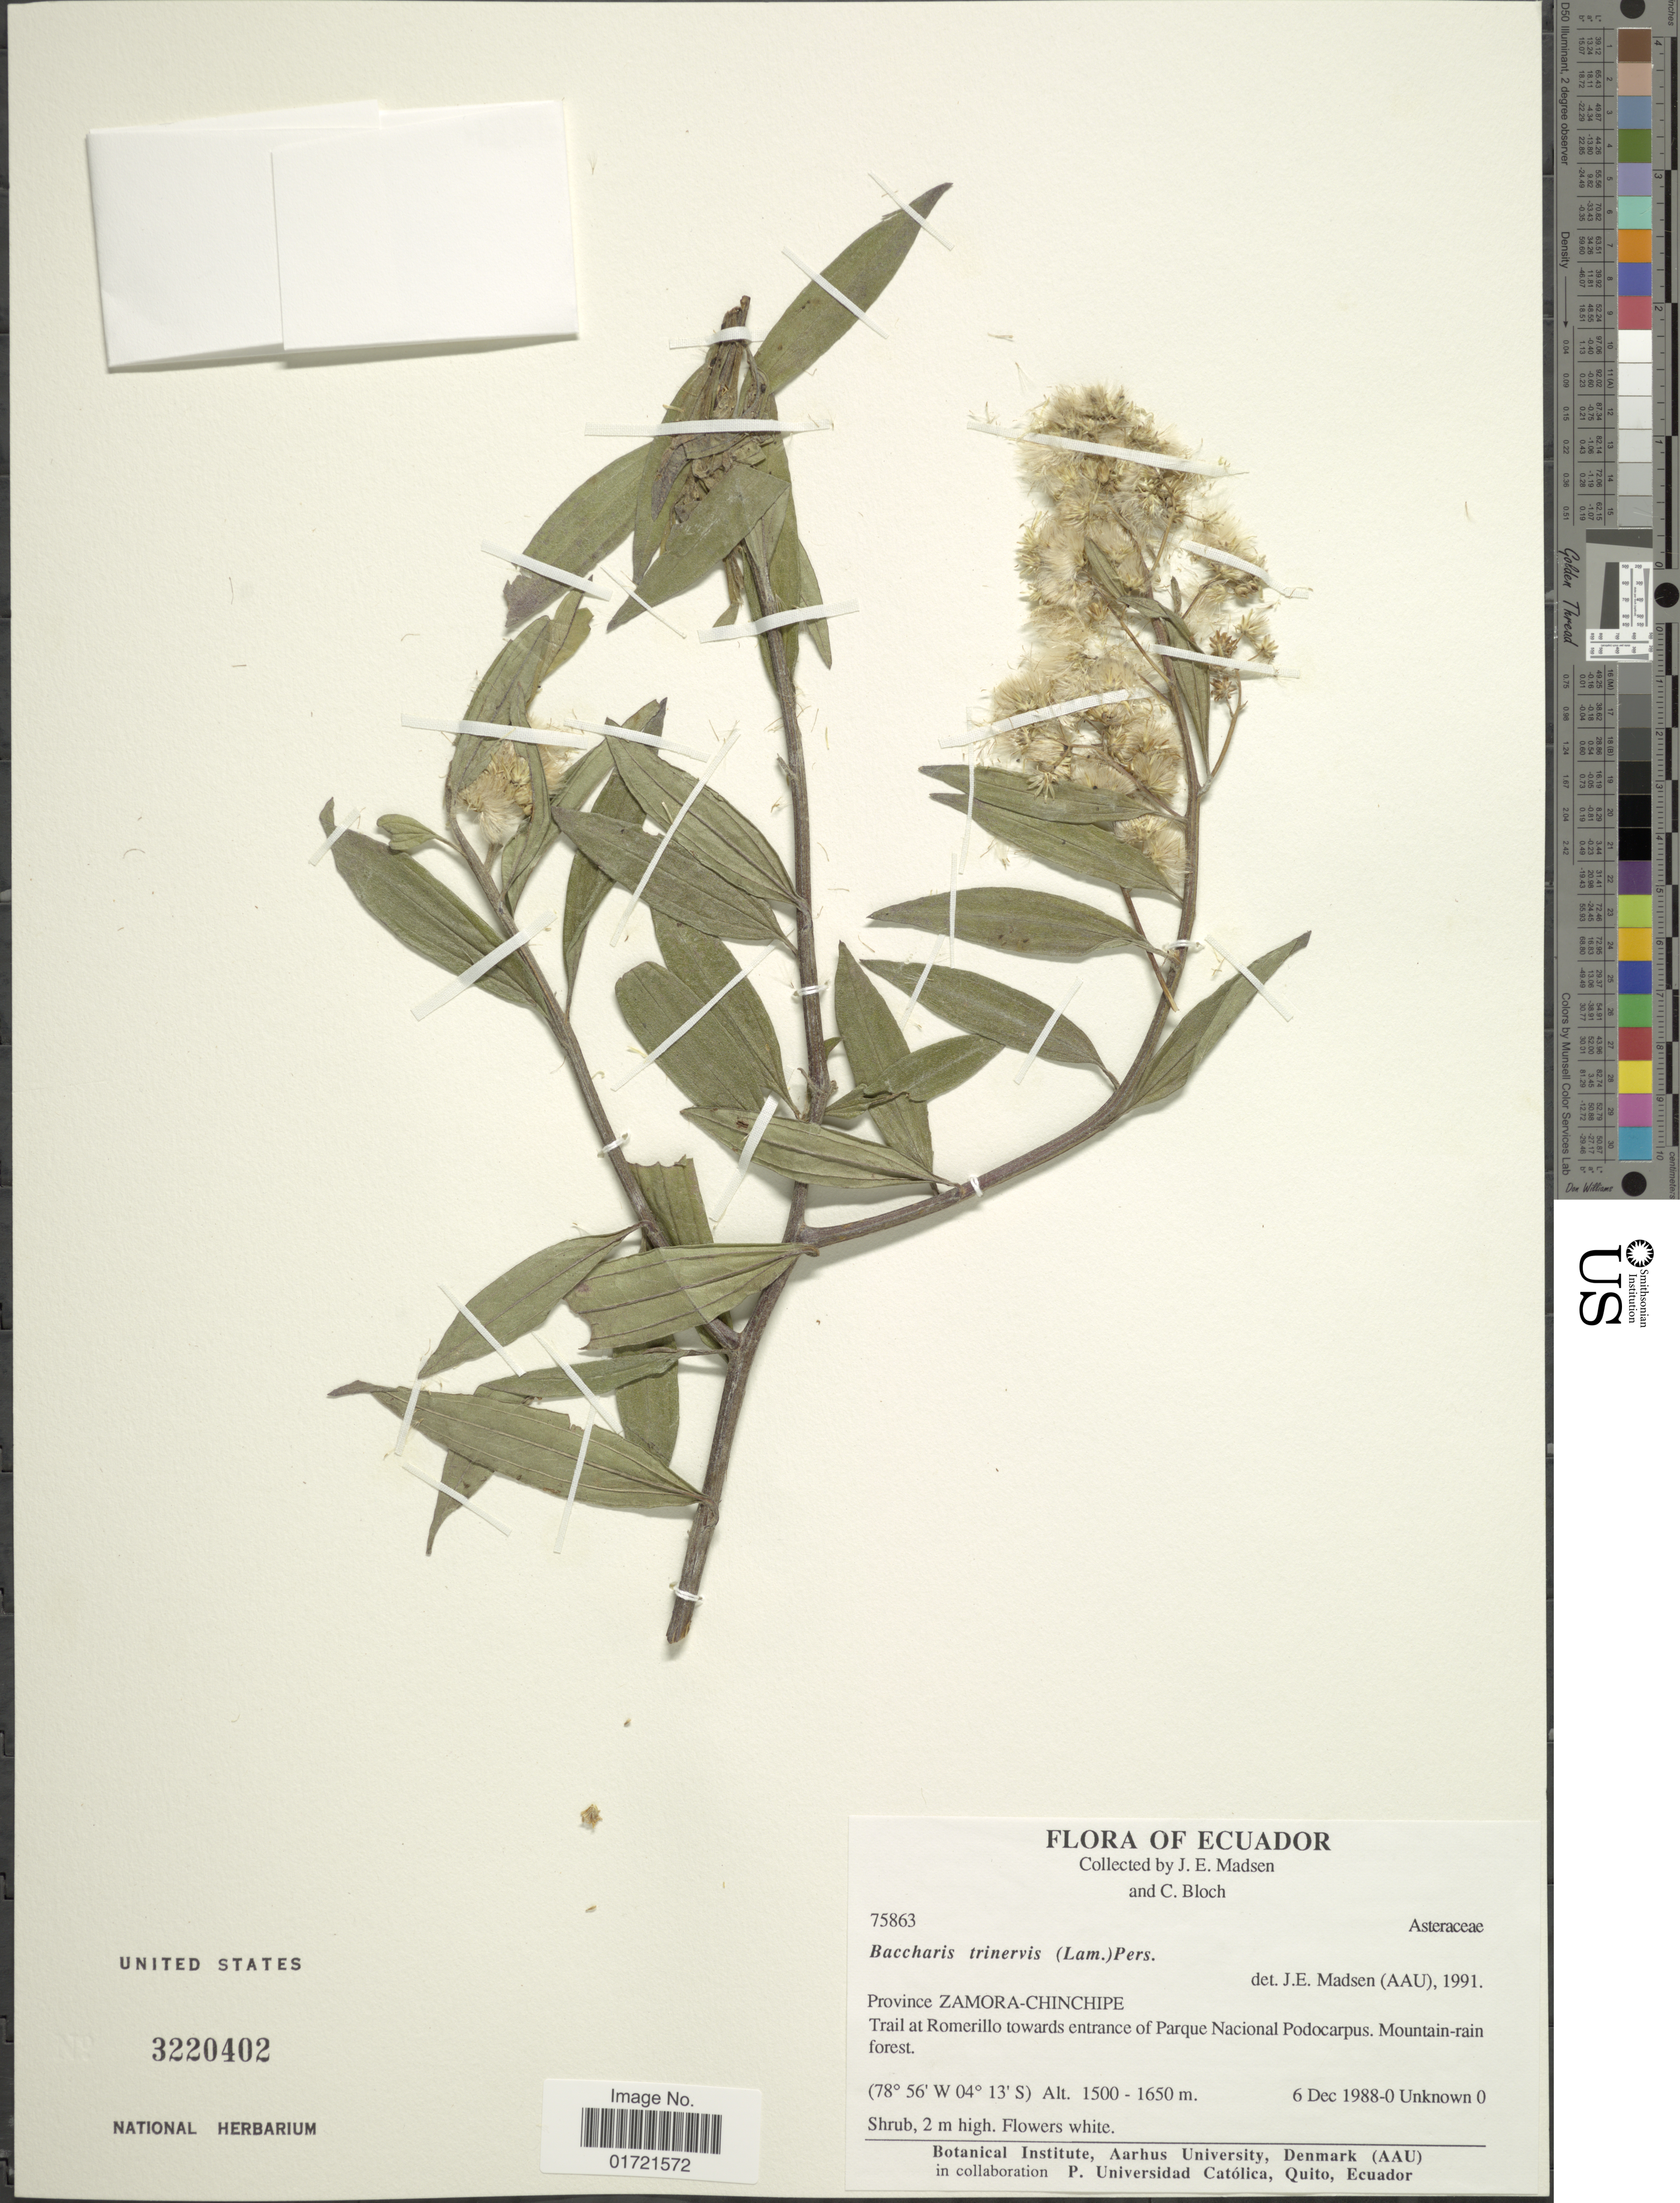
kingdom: Plantae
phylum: Tracheophyta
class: Magnoliopsida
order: Asterales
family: Asteraceae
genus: Baccharis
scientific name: Baccharis trinervis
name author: (Lam.) Pers.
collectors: J. E. Madsen & C. Bloch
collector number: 75863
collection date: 1988-12-06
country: Ecuador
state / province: Zamora-Chinchipe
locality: Trail at Romerillo towards entrance of Parque Nacional Podocarpus. Mountain-rain forest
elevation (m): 1500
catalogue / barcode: US 3220402